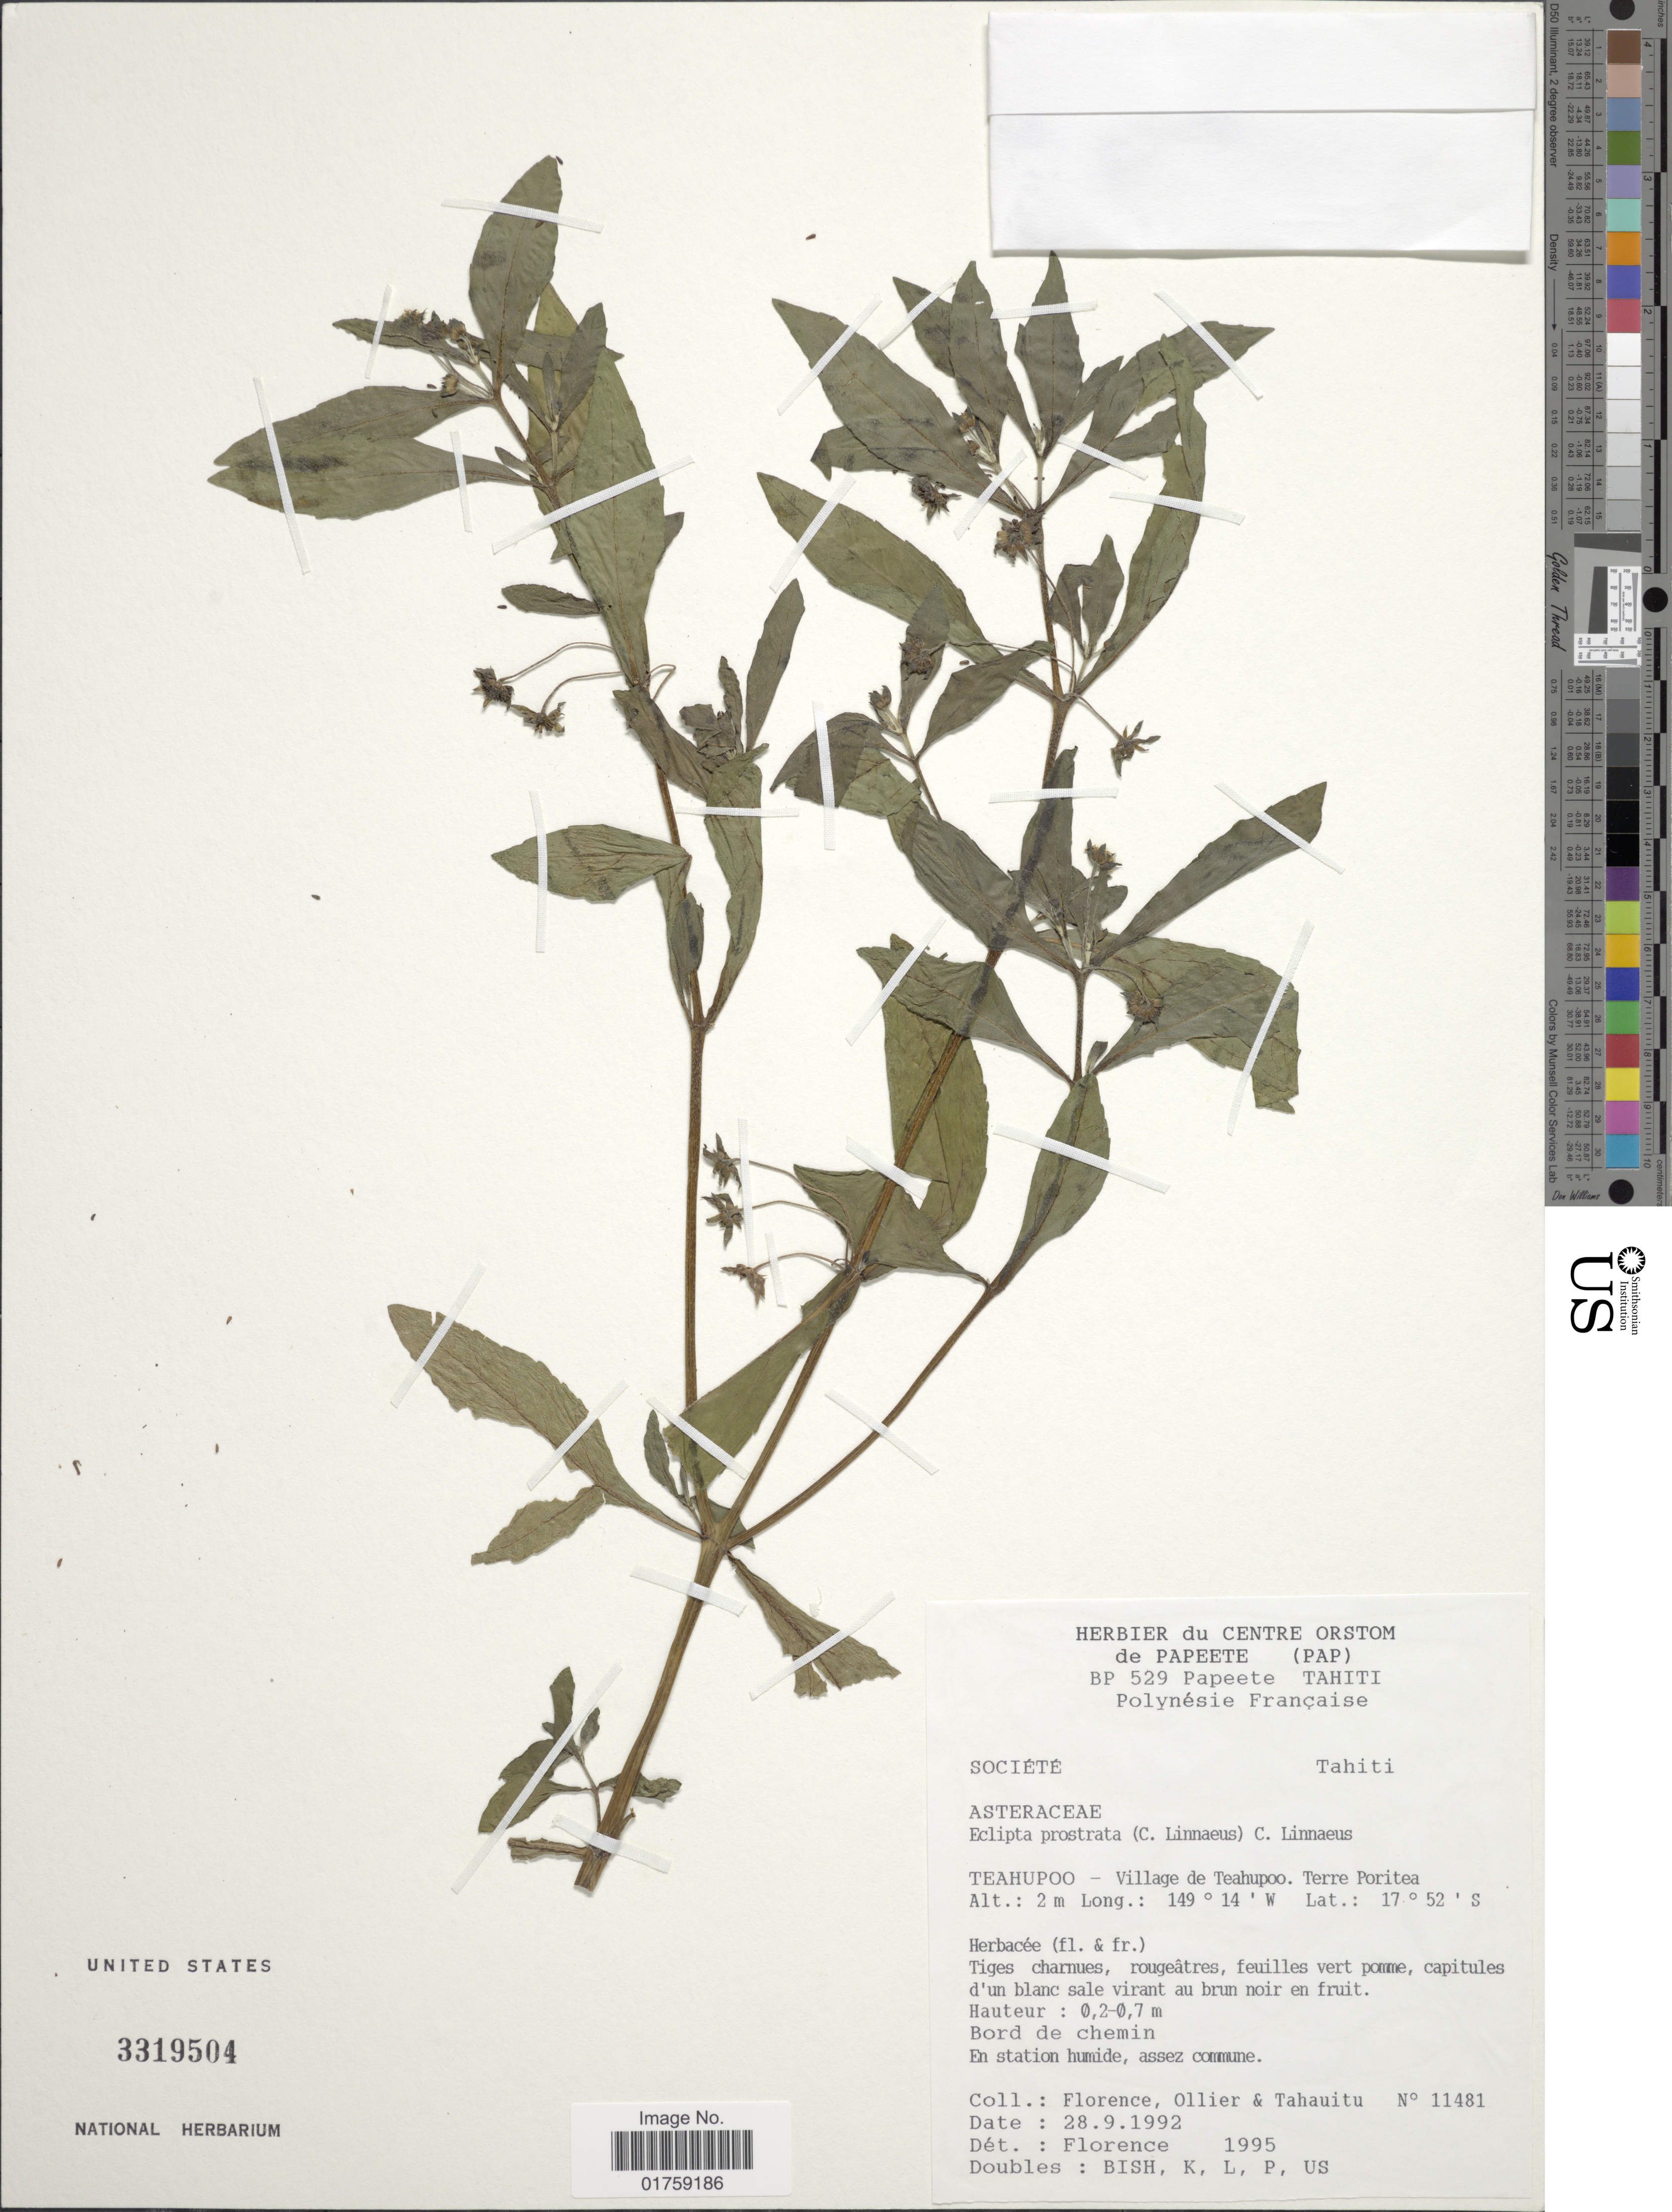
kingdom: Plantae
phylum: Tracheophyta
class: Magnoliopsida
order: Asterales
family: Asteraceae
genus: Eclipta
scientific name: Eclipta prostrata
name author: (L.) L.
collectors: -. Florence, -. Ollier & Tahauitu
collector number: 11481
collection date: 1992-09-28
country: French Polynesia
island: Tahiti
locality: Polynesie Française. Societe Tahiti. Teahupoo-Village de Teahupoo. Terre Portea.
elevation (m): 2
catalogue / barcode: US 3319504